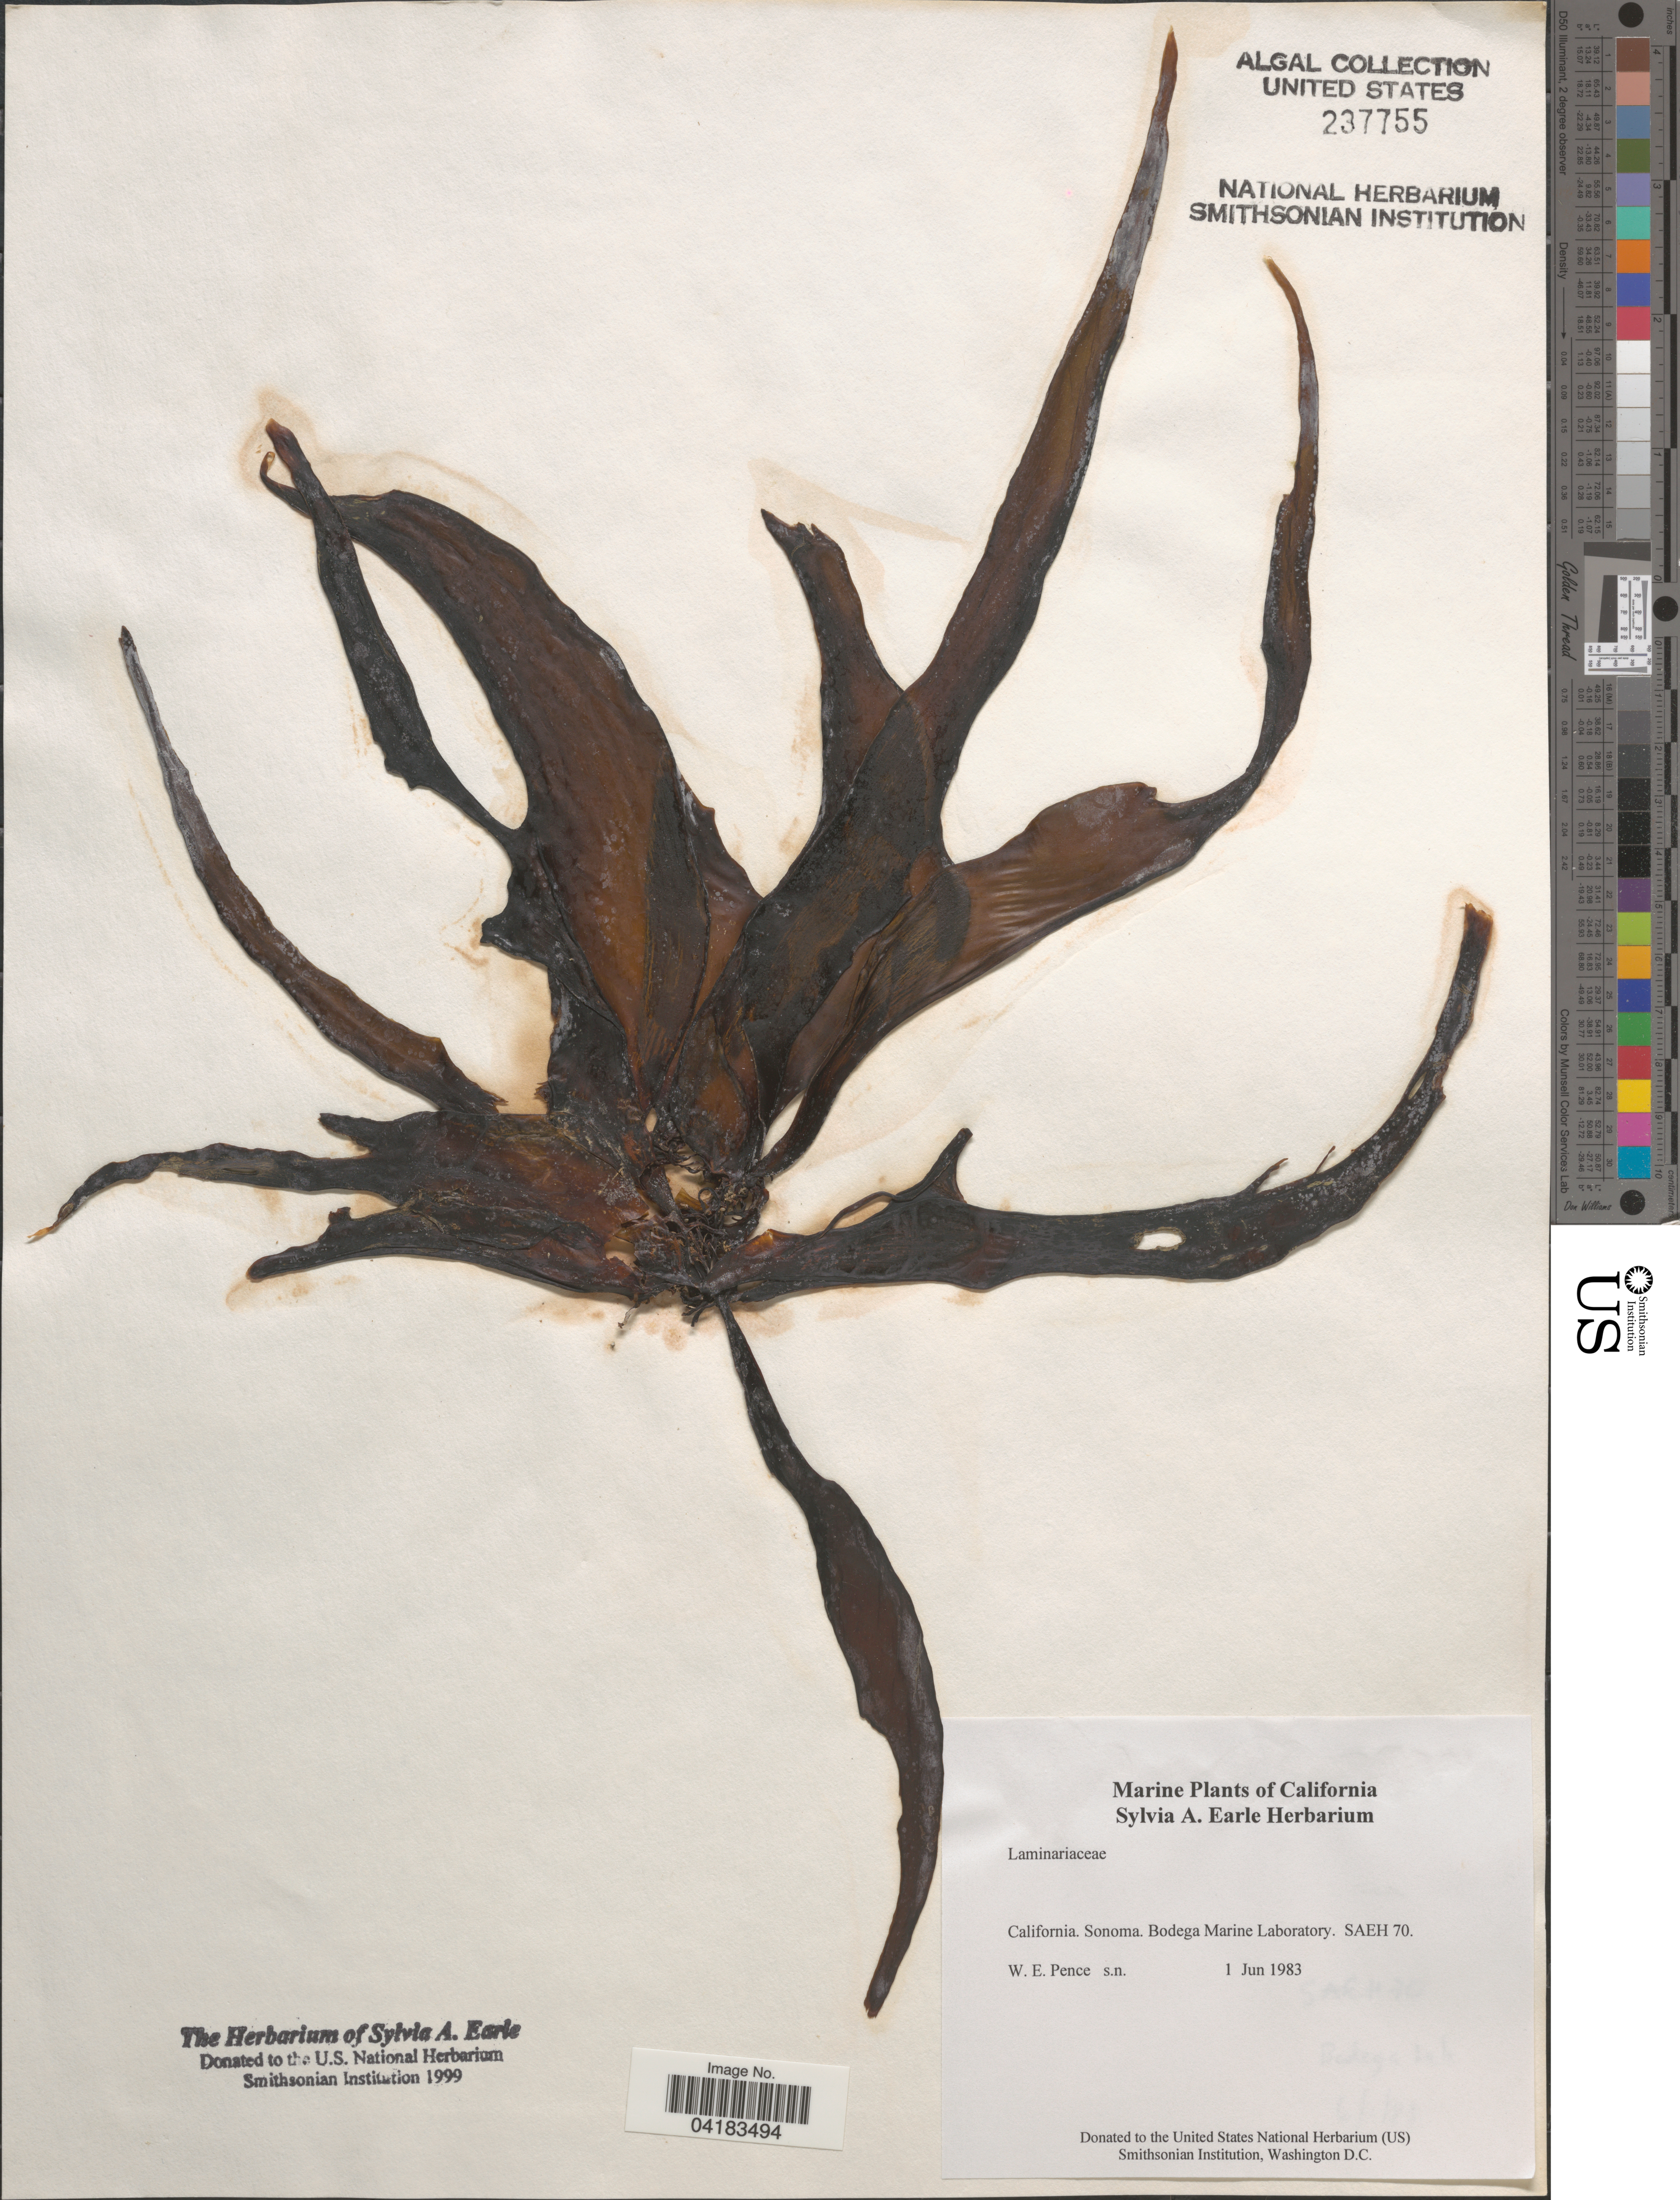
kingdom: Chromista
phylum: Ochrophyta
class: Phaeophyceae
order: Laminariales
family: Laminariaceae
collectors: W. Pense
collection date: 1983-06-01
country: United States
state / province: California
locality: Sonoma. Bodega Marine Laboratory. SAEH 70.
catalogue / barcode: US 237755